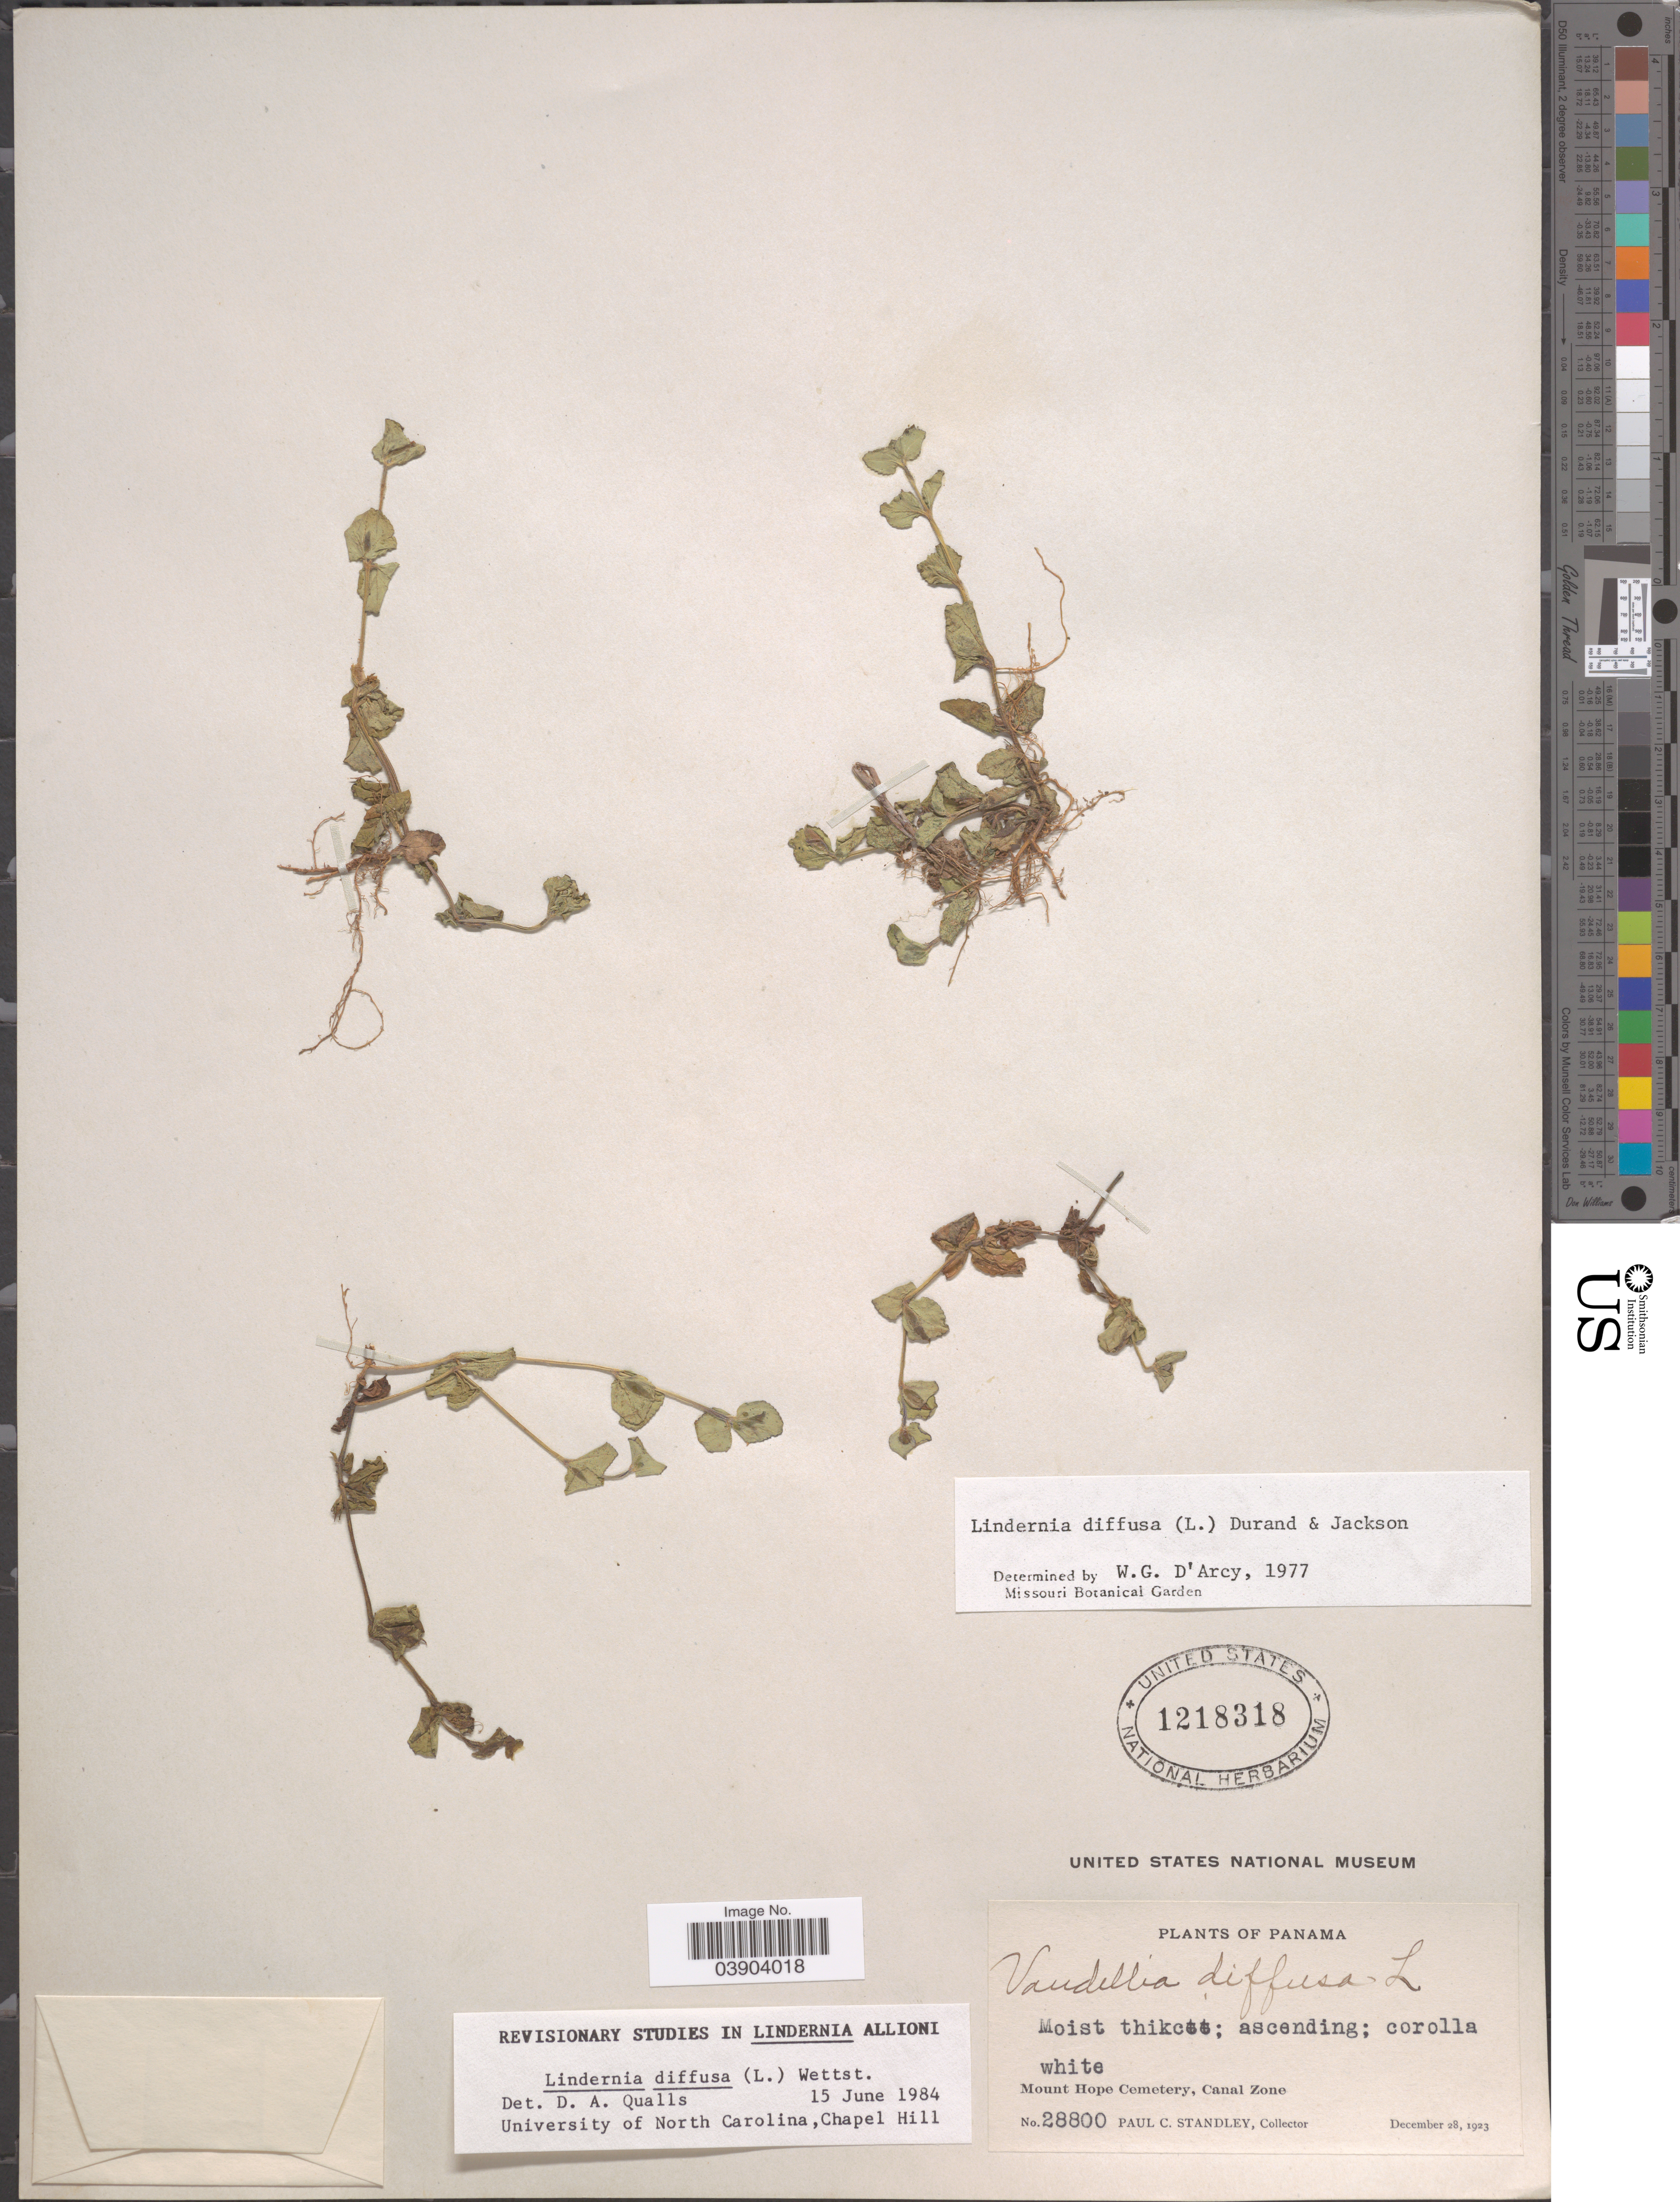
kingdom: Plantae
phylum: Tracheophyta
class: Magnoliopsida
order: Lamiales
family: Linderniaceae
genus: Lindernia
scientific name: Lindernia diffusa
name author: (L.) Wettst.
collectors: P. C. Standley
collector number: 28800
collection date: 1923-12-28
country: Panama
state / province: Colón / Panamá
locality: Moist thicket. Mount Hope Cemetery, Canal Zone.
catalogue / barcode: US 1218318